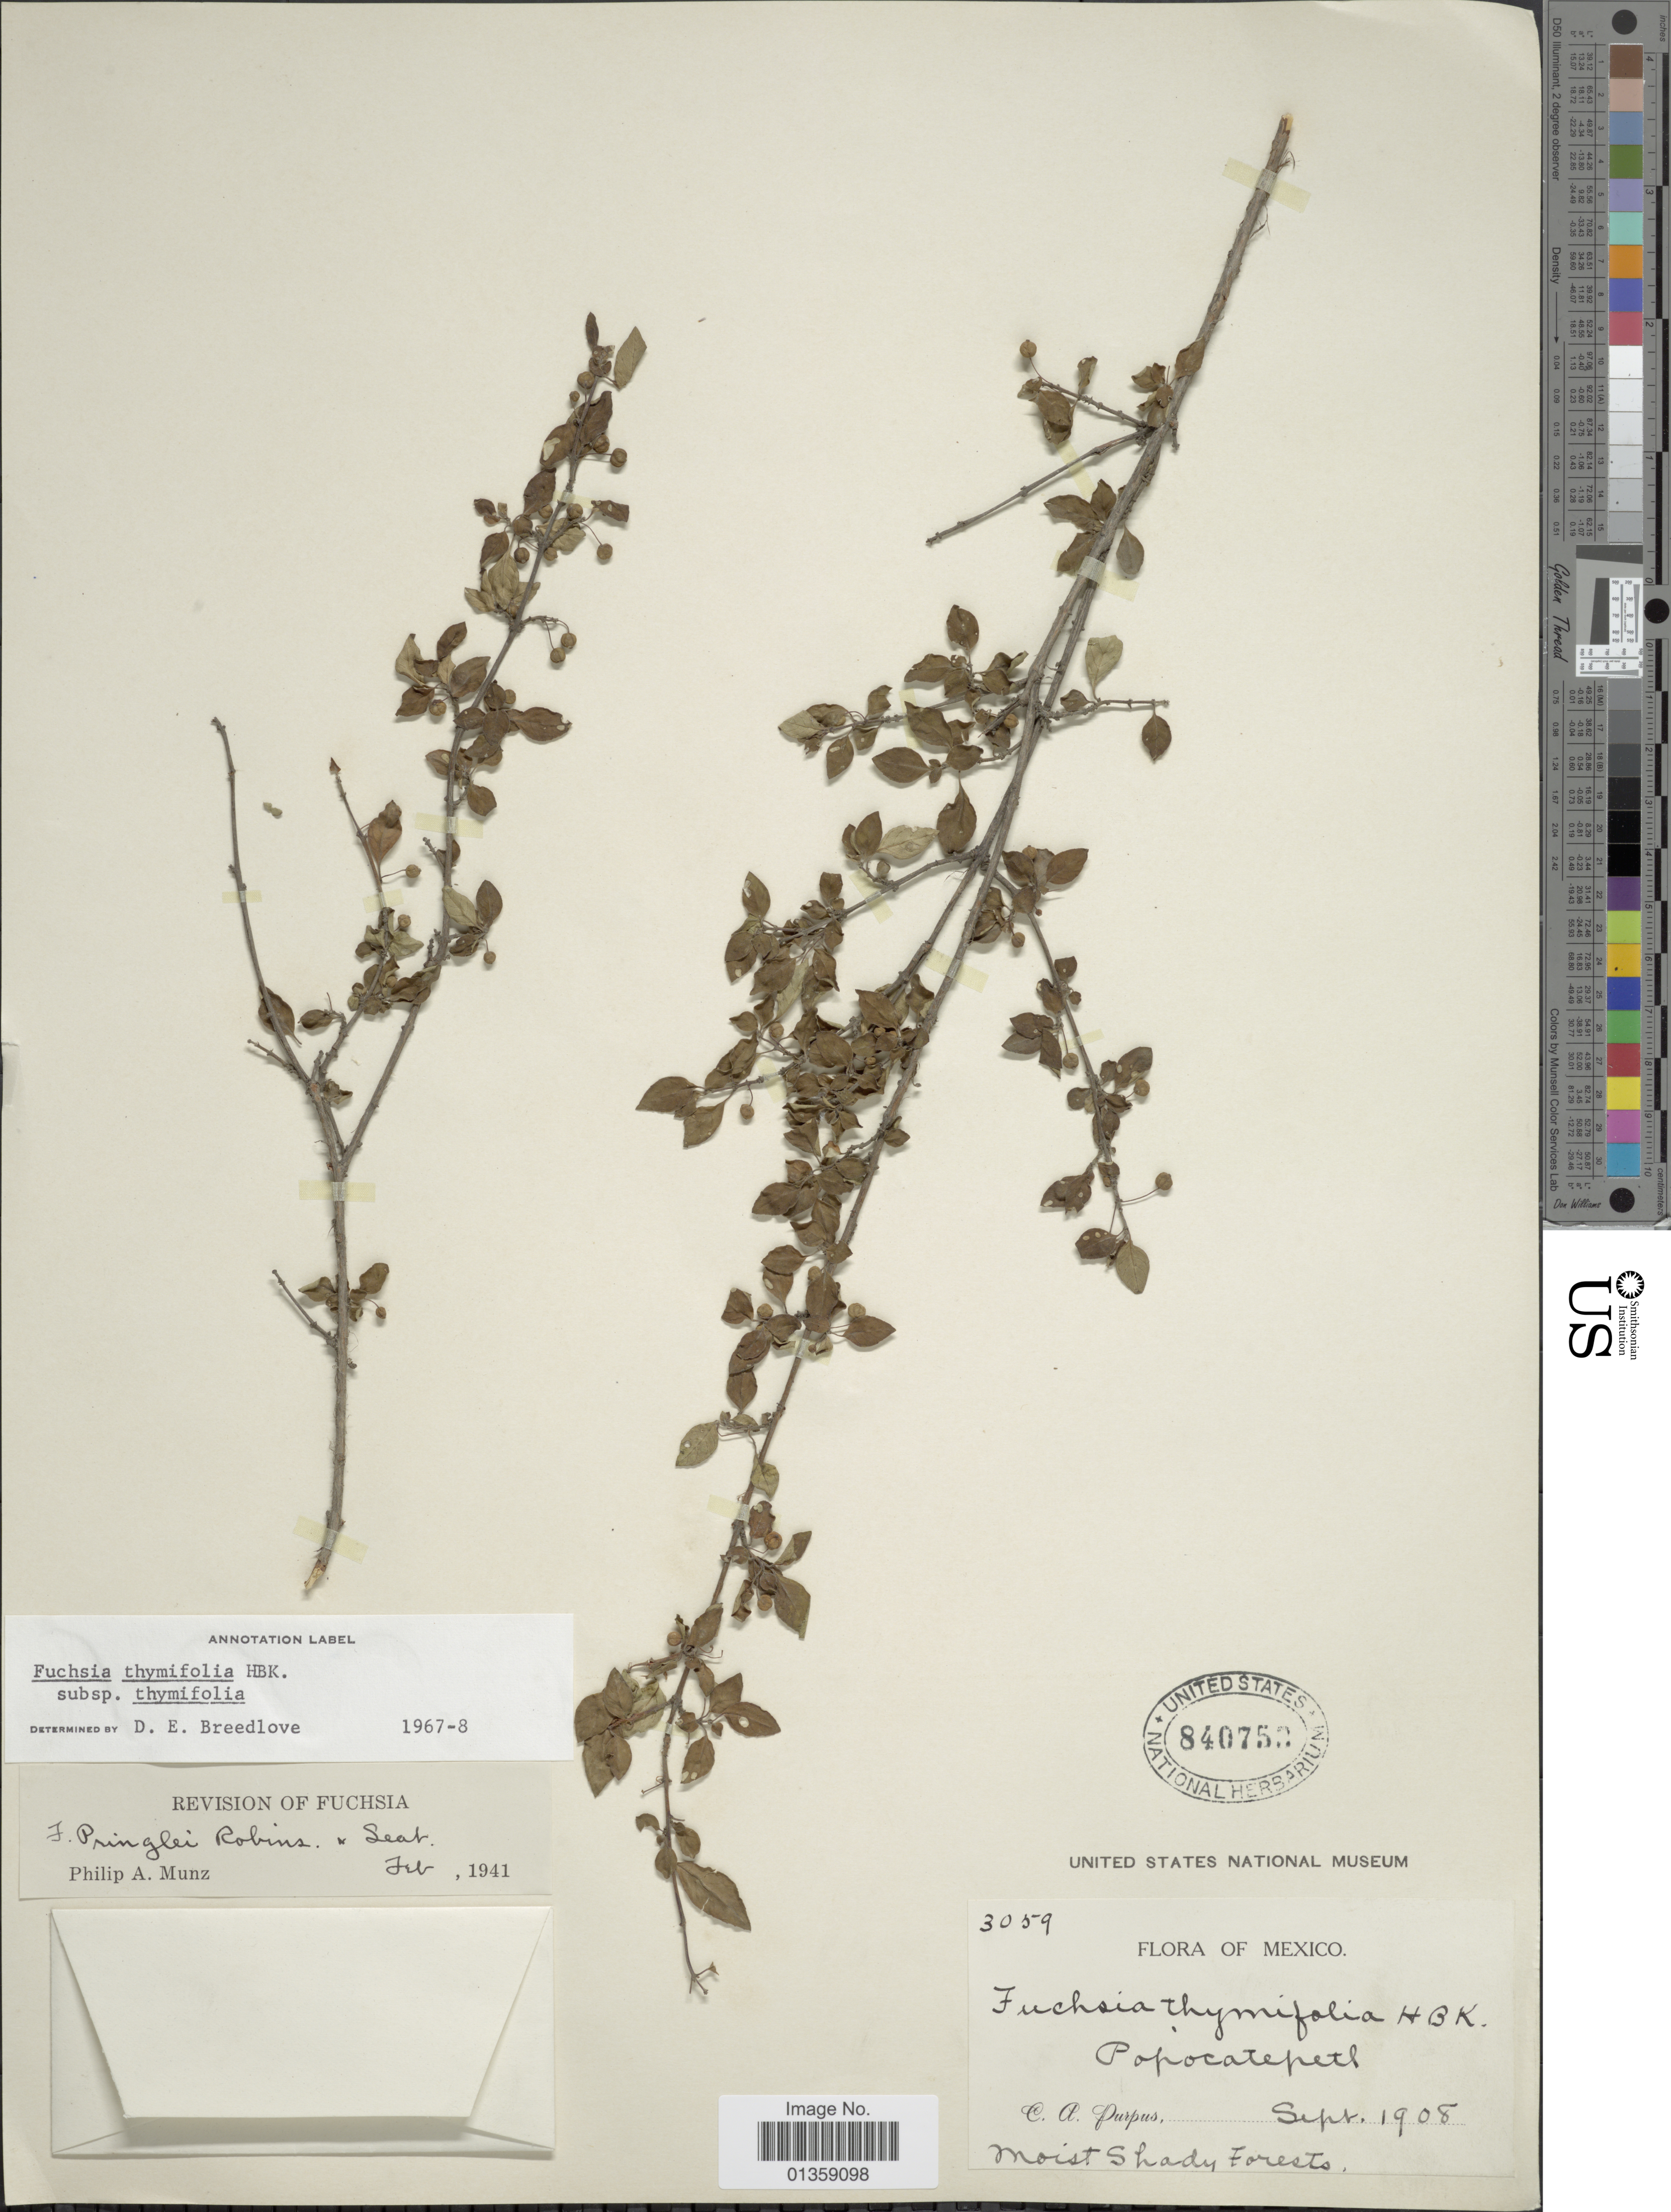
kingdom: Plantae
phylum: Tracheophyta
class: Magnoliopsida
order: Myrtales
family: Onagraceae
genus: Fuchsia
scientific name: Fuchsia thymifolia subsp. thymifolia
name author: Kunth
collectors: C. A. Purpus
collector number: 3059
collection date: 1908-09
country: Mexico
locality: Popocatepetl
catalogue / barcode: US 840750